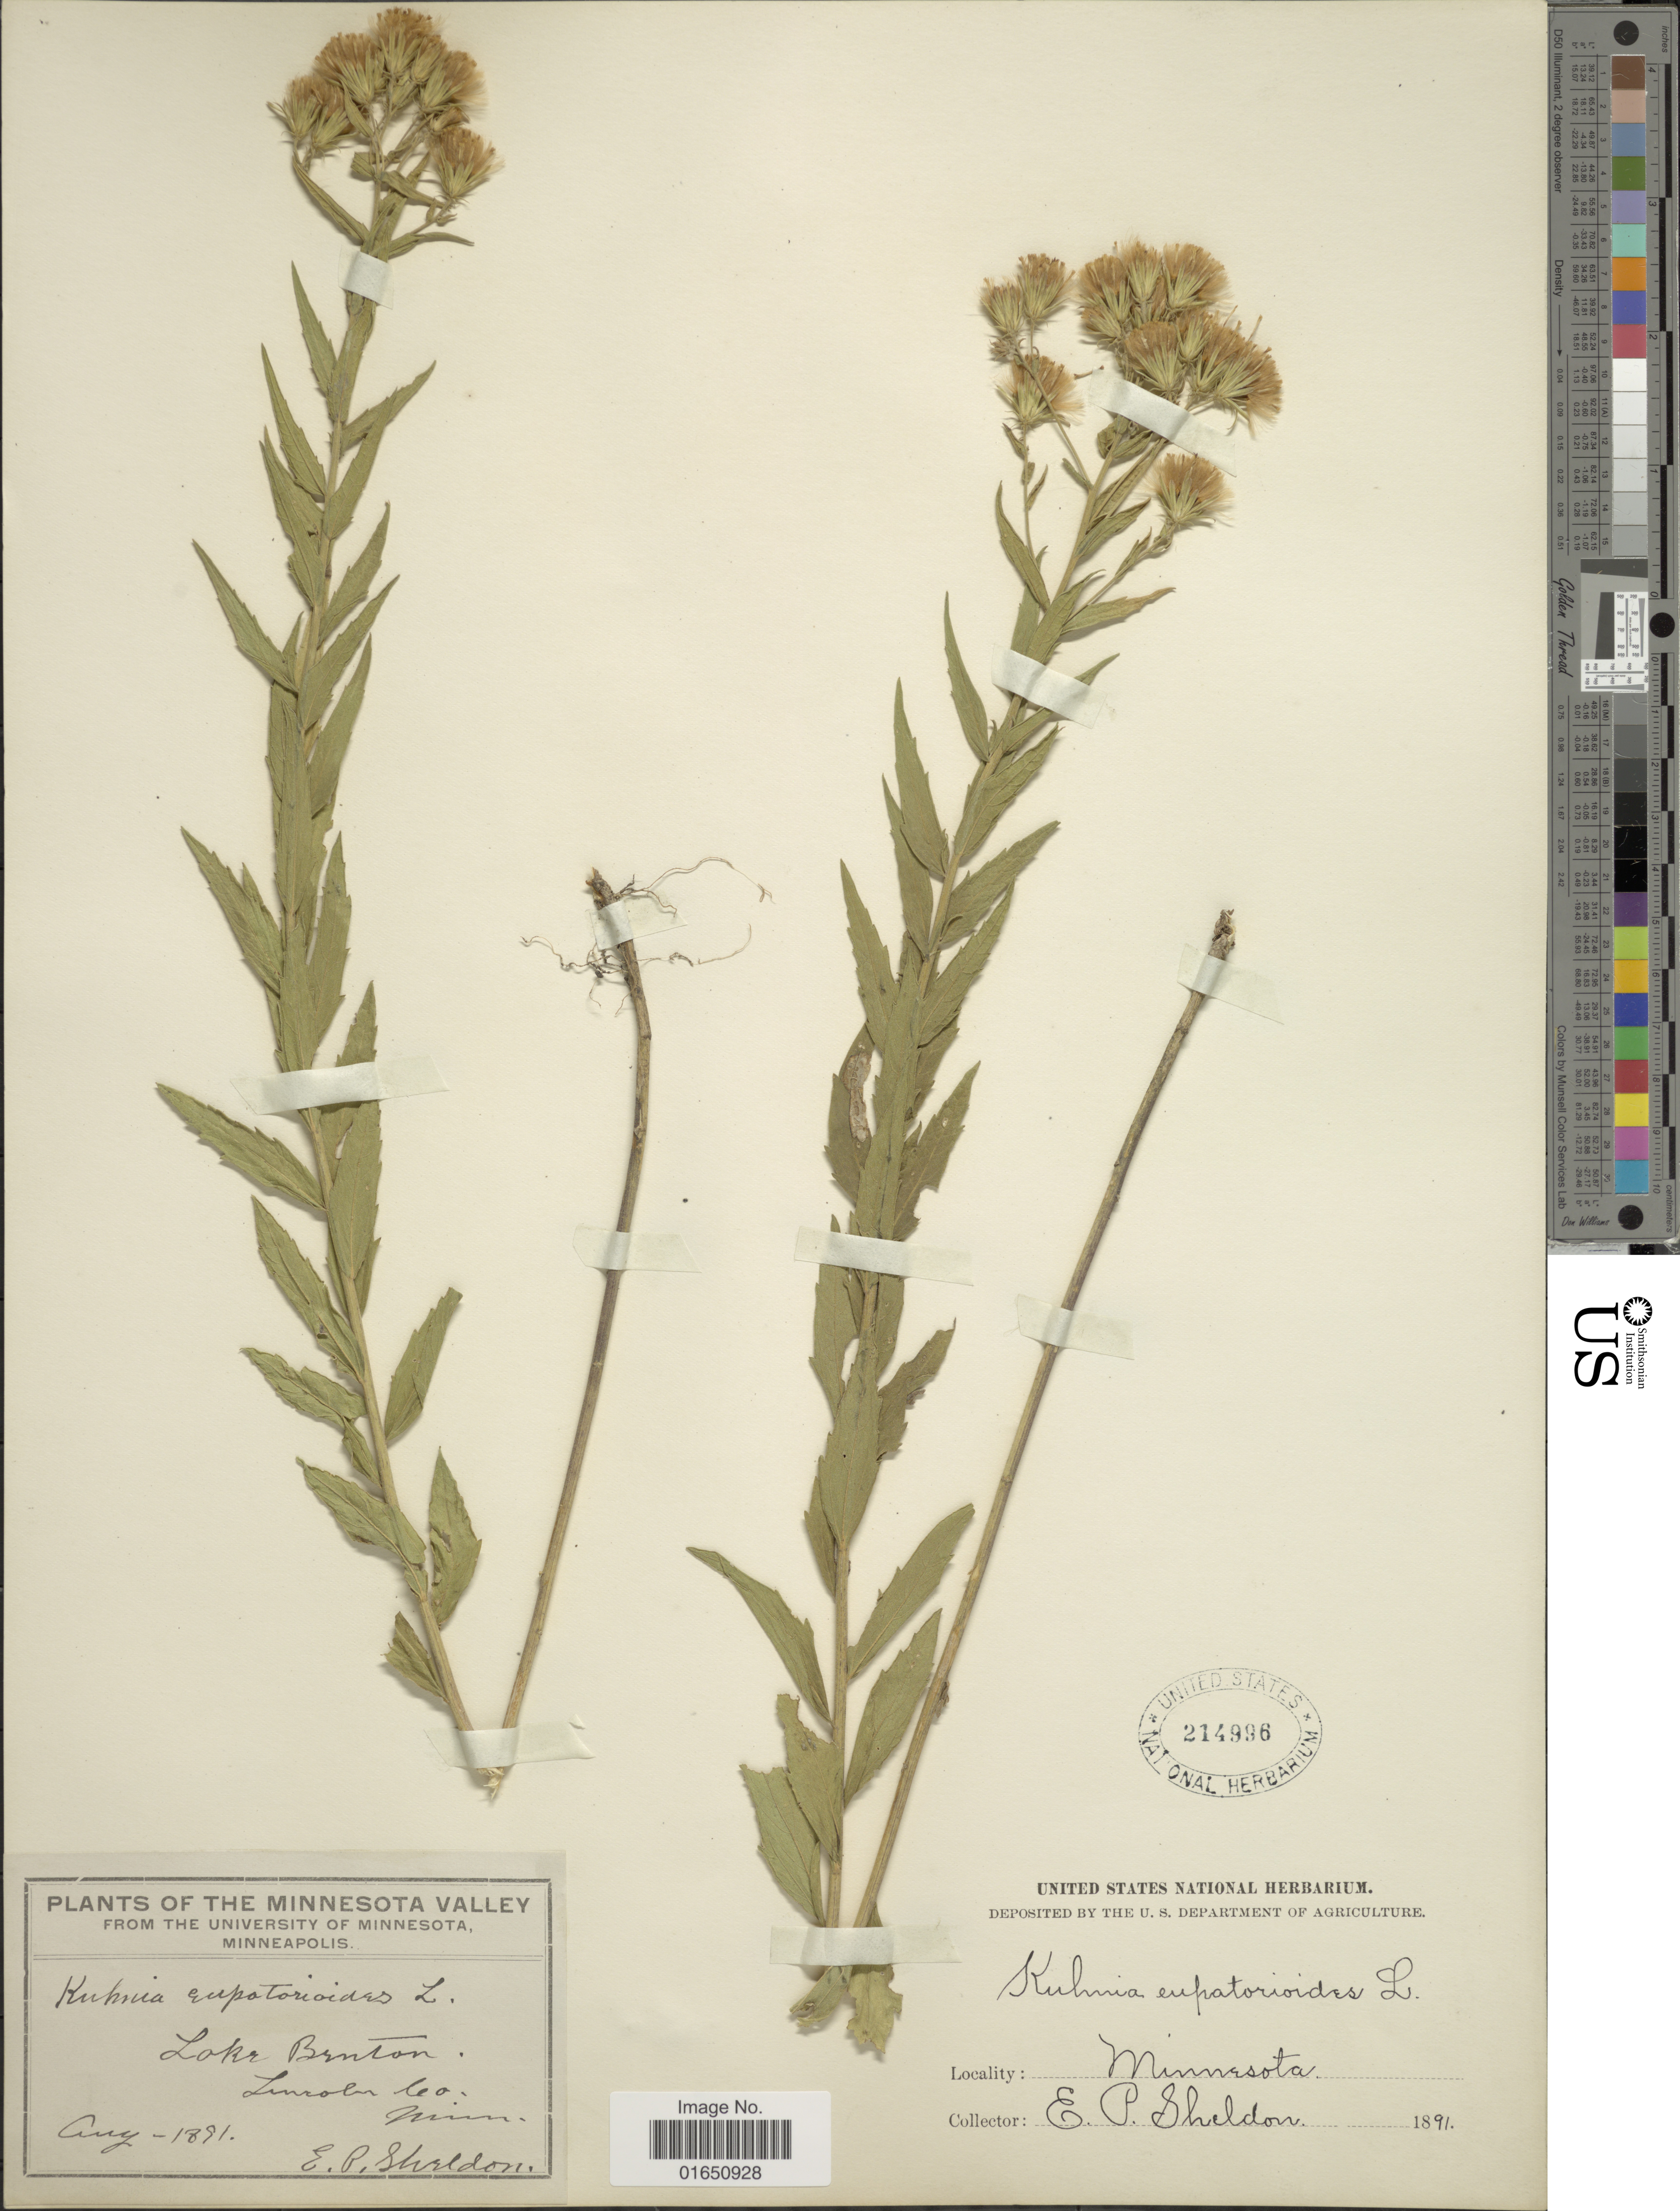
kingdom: Plantae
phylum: Tracheophyta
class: Magnoliopsida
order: Asterales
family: Asteraceae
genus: Brickellia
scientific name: Brickellia eupatorioides var. corymbulosa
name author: (Torr. & A. Gray) Shinners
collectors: E. P. Sheldon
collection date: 1891-08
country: United States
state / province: Minnesota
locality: Lake Benton. Lincoln Co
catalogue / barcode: US 214996